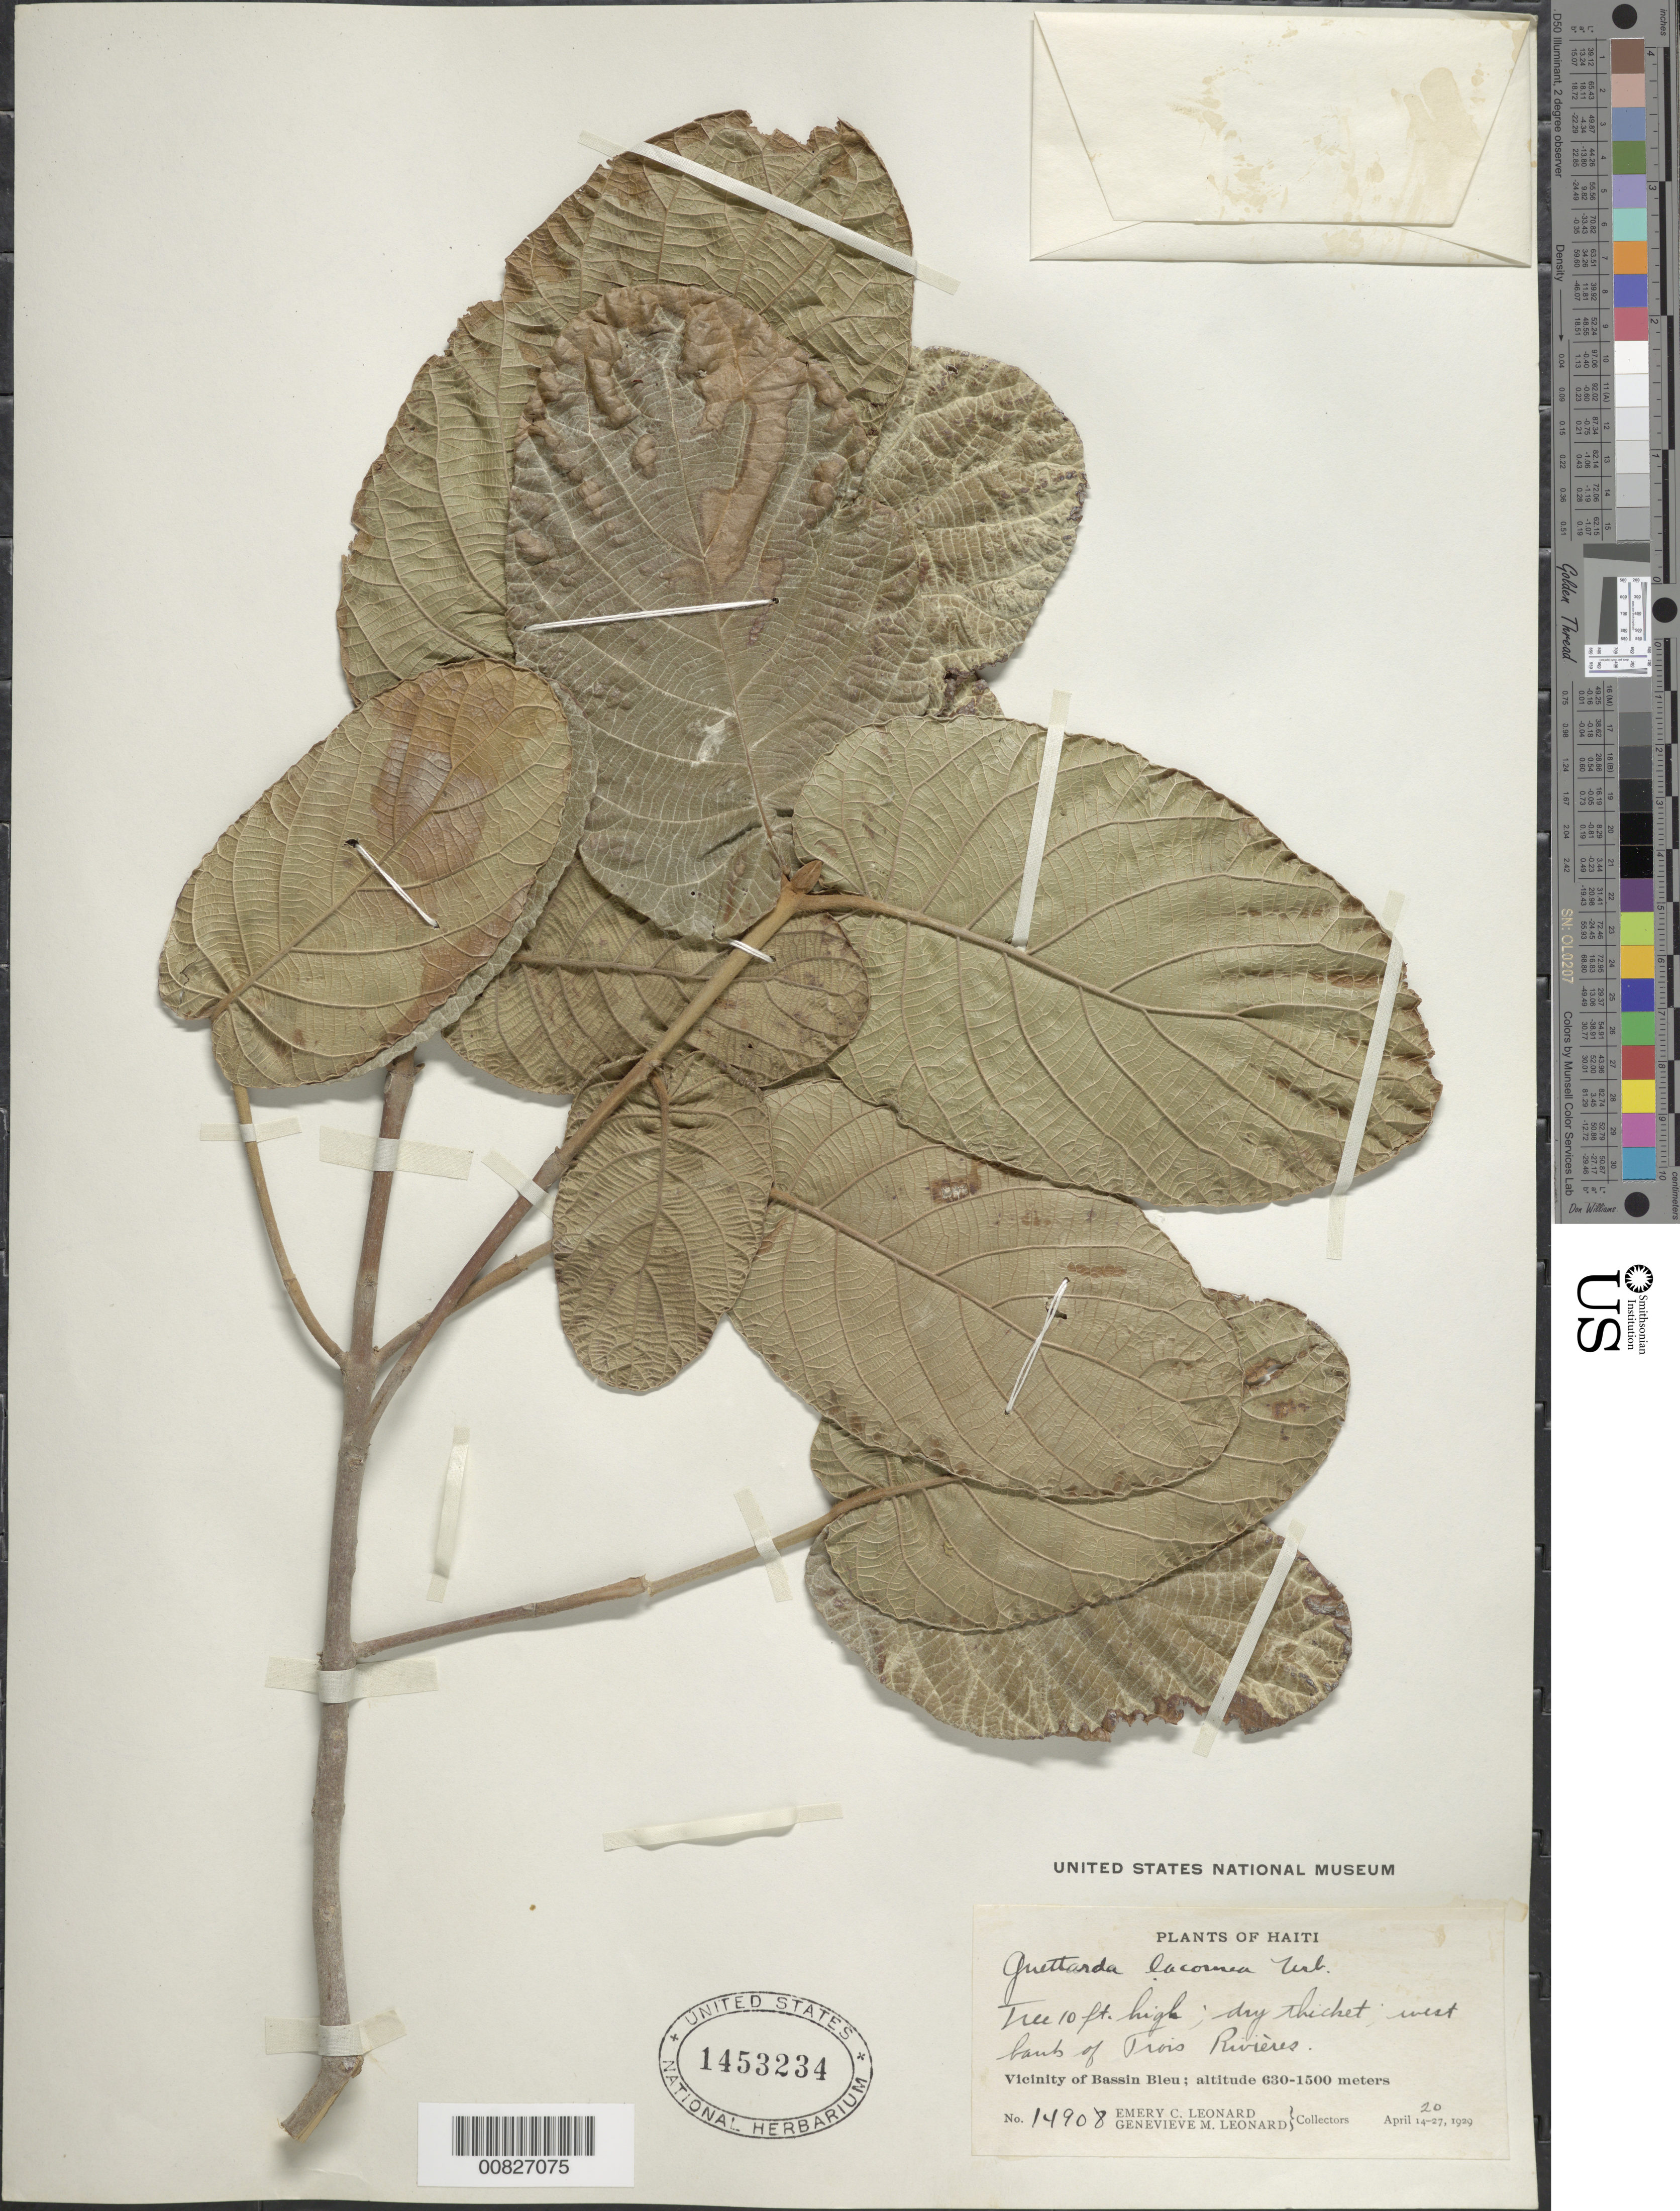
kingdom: Plantae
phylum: Tracheophyta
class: Magnoliopsida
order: Gentianales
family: Rubiaceae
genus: Guettarda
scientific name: Guettarda lacornea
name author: Urb. & Ekman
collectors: E. C. Leonard & G. M. Leonard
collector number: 14908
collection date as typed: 20 Apr 1929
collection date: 1929-04-20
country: Haiti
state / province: Nord-Ouest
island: Hispaniola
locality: Vicinity of Bassin Bleu, W bank of Trois Rivières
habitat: Dry thicket of river bank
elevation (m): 630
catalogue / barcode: US 1453234